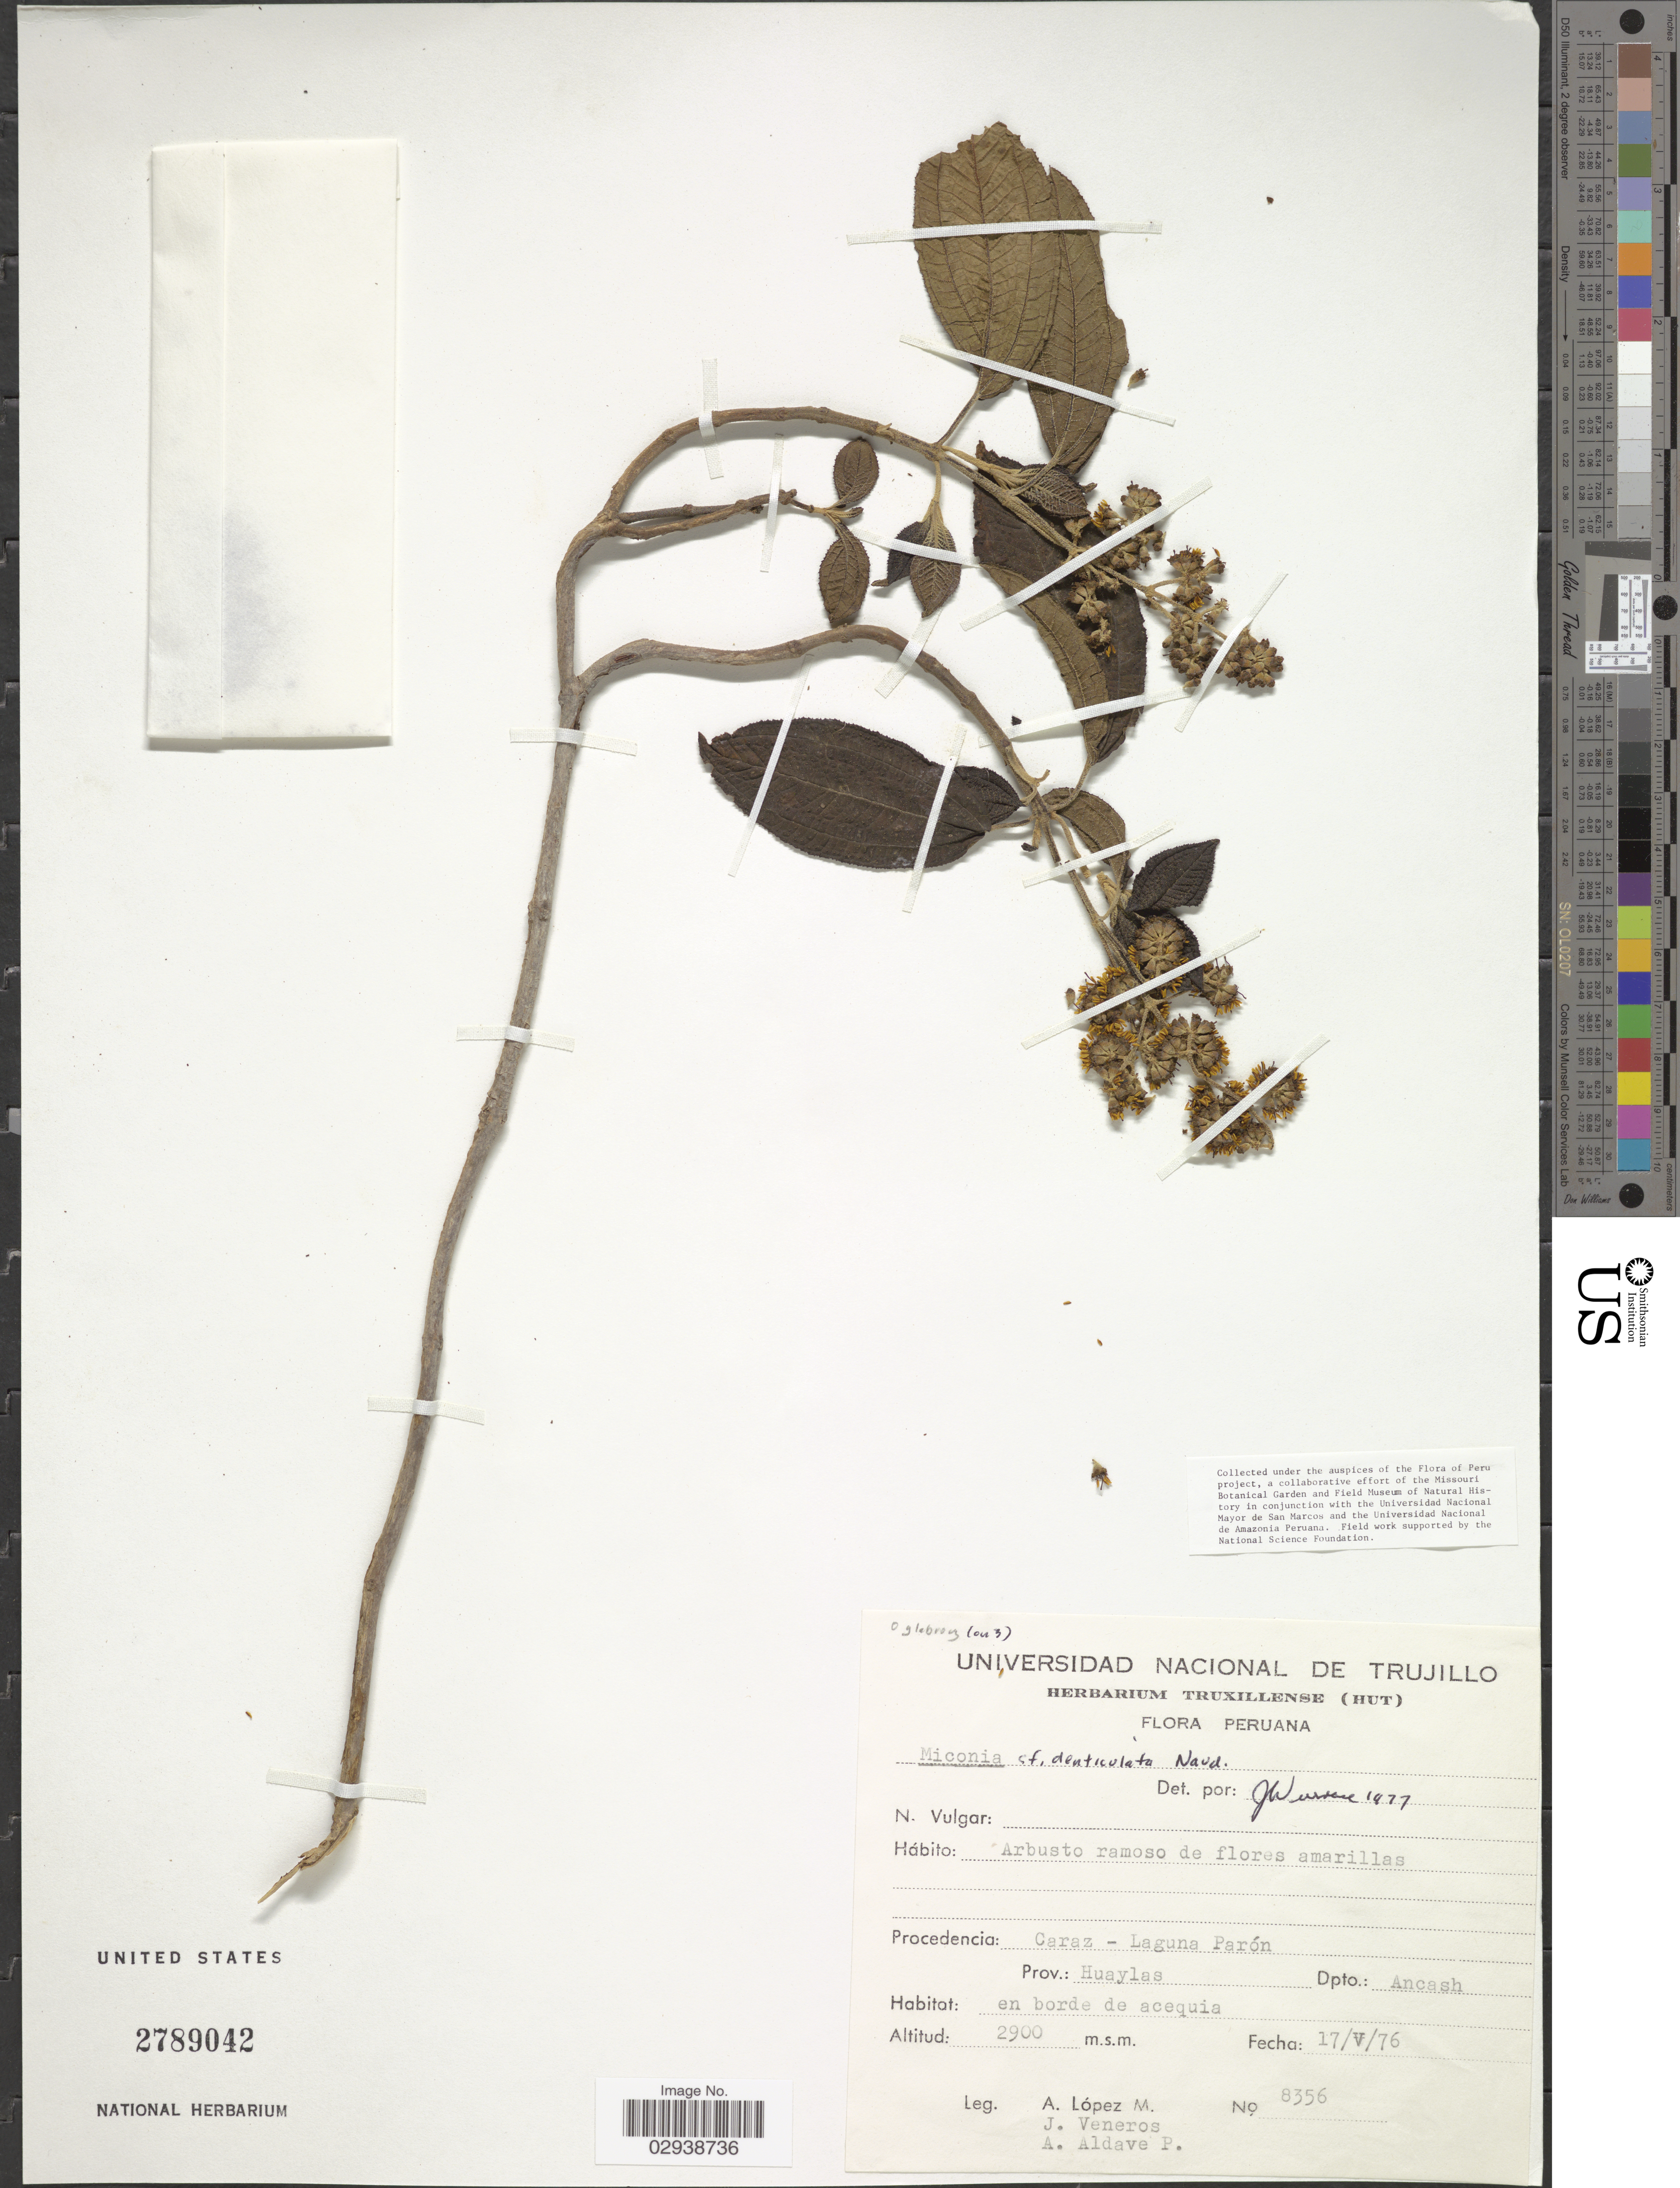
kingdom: Plantae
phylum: Tracheophyta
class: Magnoliopsida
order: Myrtales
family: Melastomataceae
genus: Miconia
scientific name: Miconia denticulata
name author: Naudin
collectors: A. López M., J. Veneros & A. Aldave P.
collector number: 8356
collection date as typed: Transcribed d/m/y: 17/5/76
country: Peru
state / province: Ancash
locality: Procedencia: Caraz - Laguna Parón, Prov.: Huaylas, Dpto.: Ancash.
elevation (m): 2900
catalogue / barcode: US 2789042